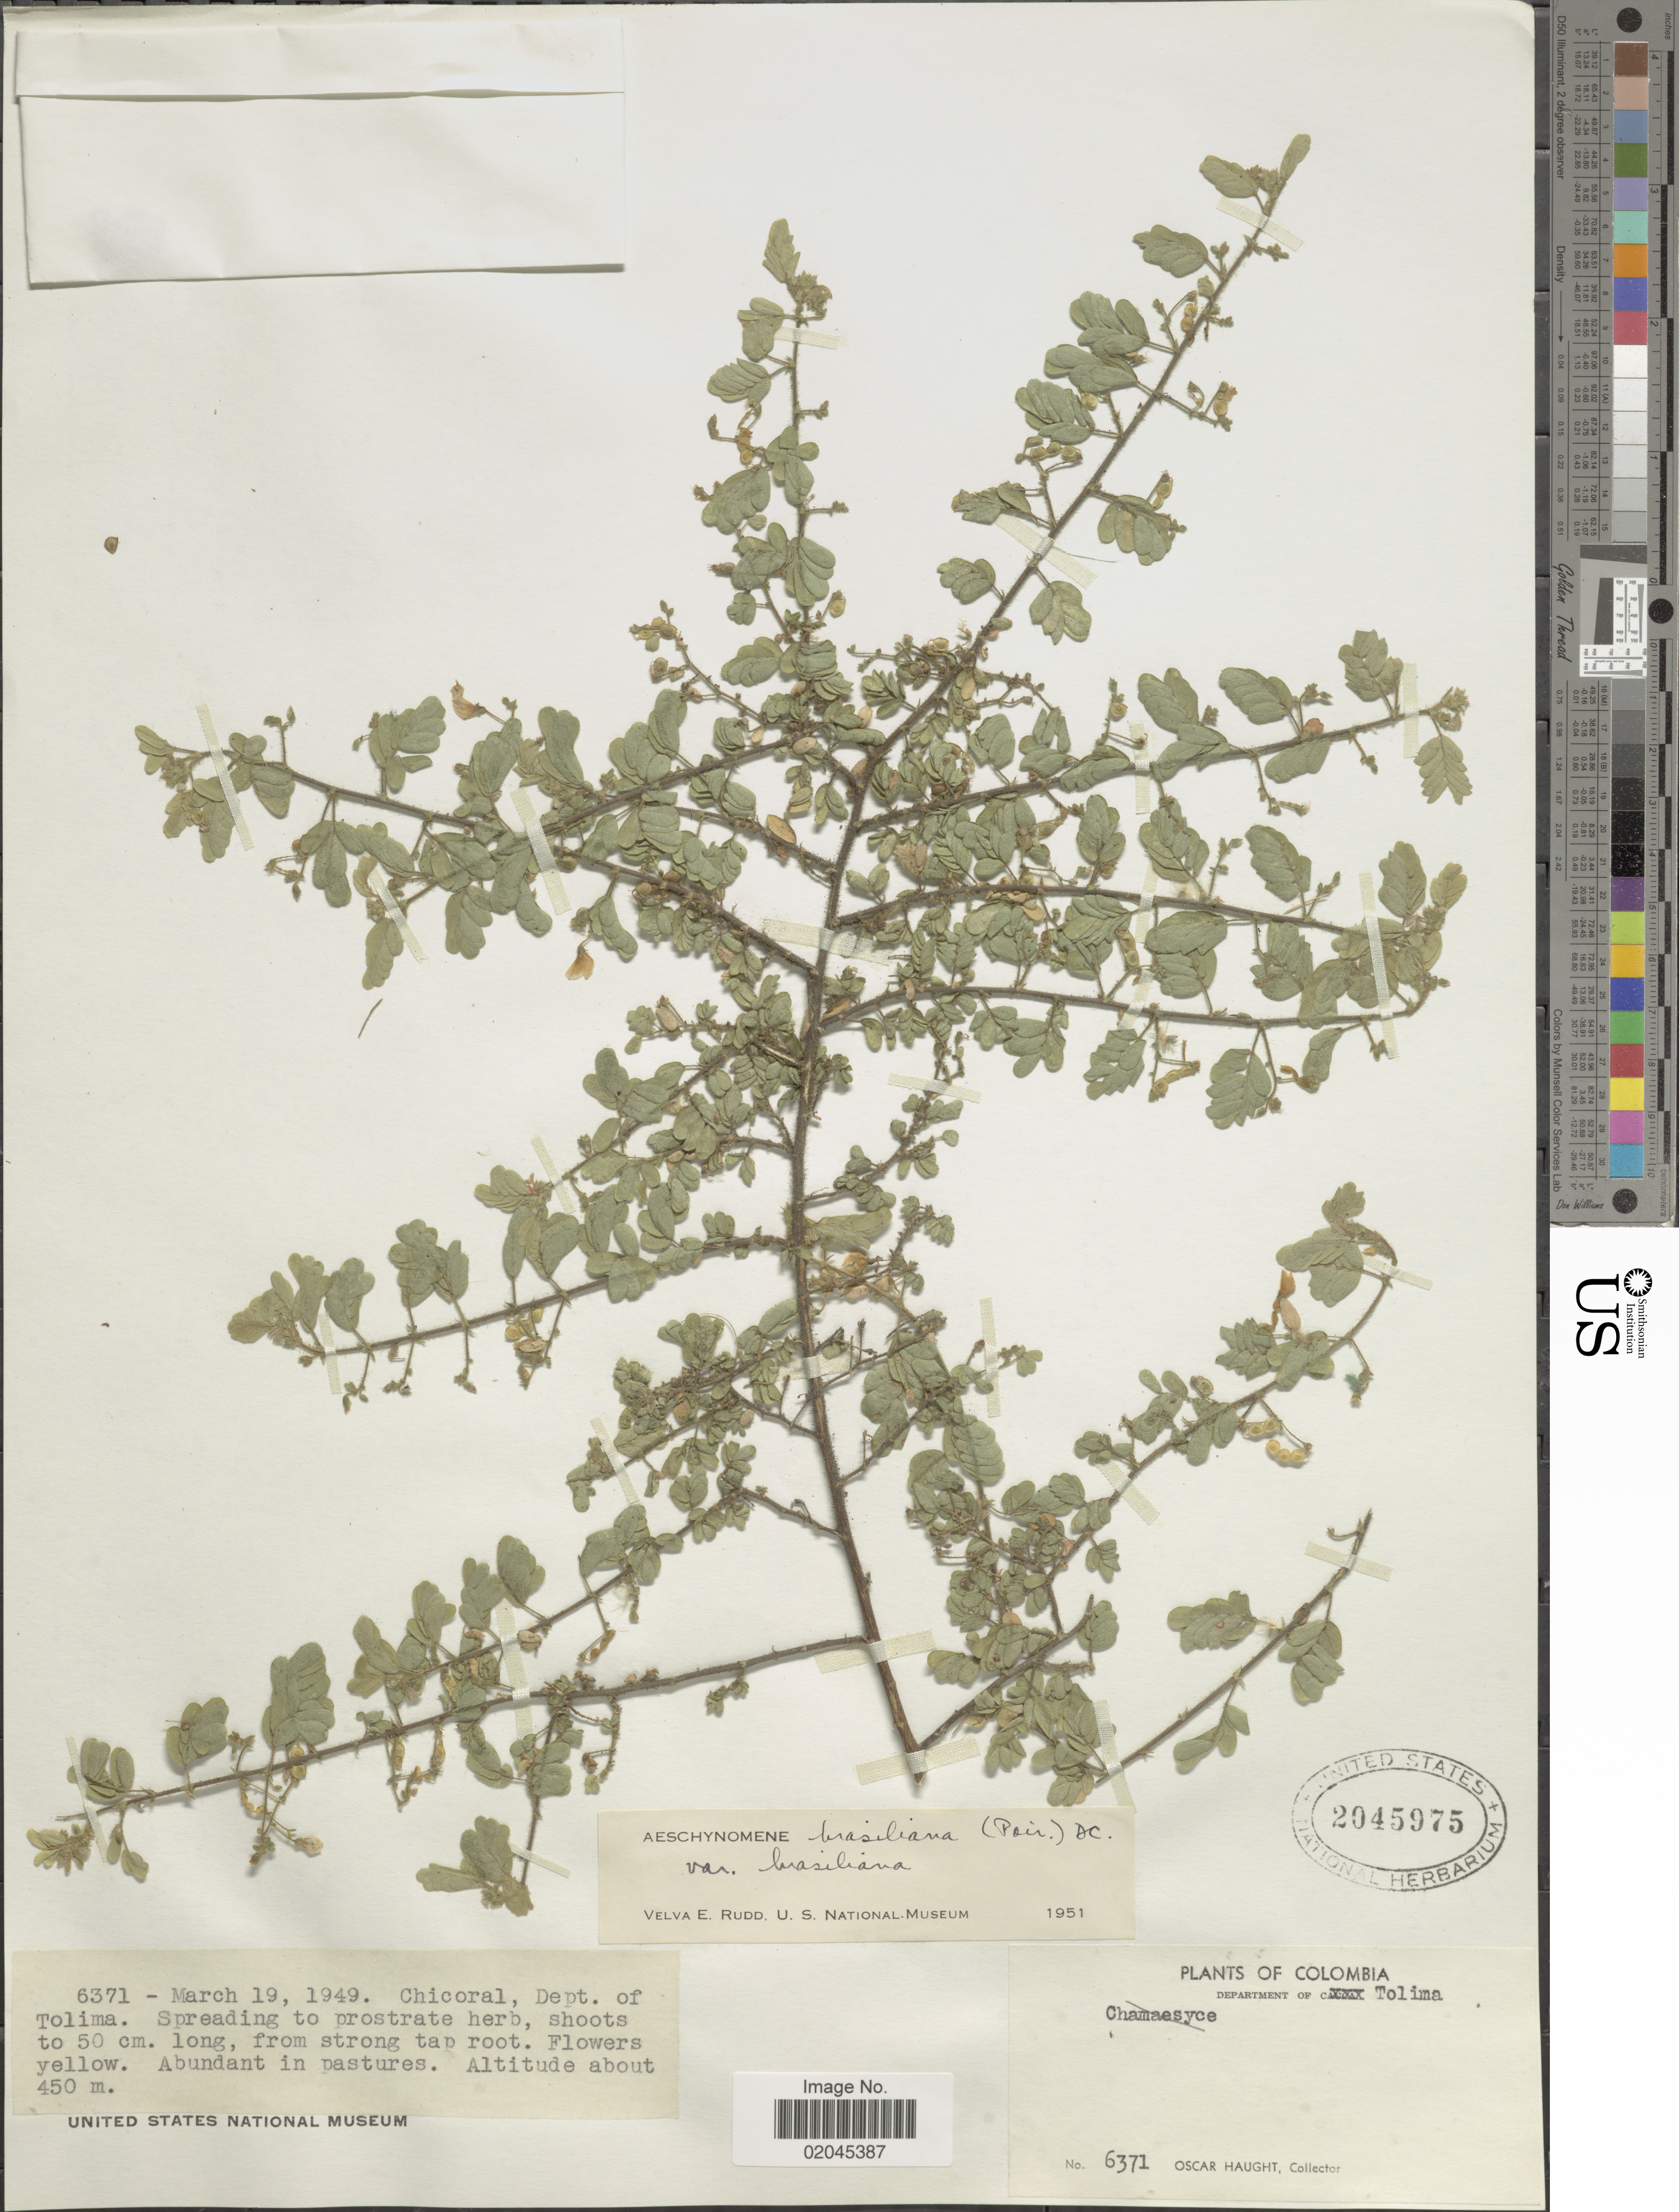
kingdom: Plantae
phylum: Tracheophyta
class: Magnoliopsida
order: Fabales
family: Fabaceae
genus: Aeschynomene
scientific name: Aeschynomene brasiliana var. brasiliana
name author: (Poir.) DC.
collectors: O. L. Haught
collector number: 6371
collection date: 1949-03-19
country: Colombia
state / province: Tolima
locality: Chicoral, Dept of Tolima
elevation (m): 450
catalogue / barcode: US 2045975